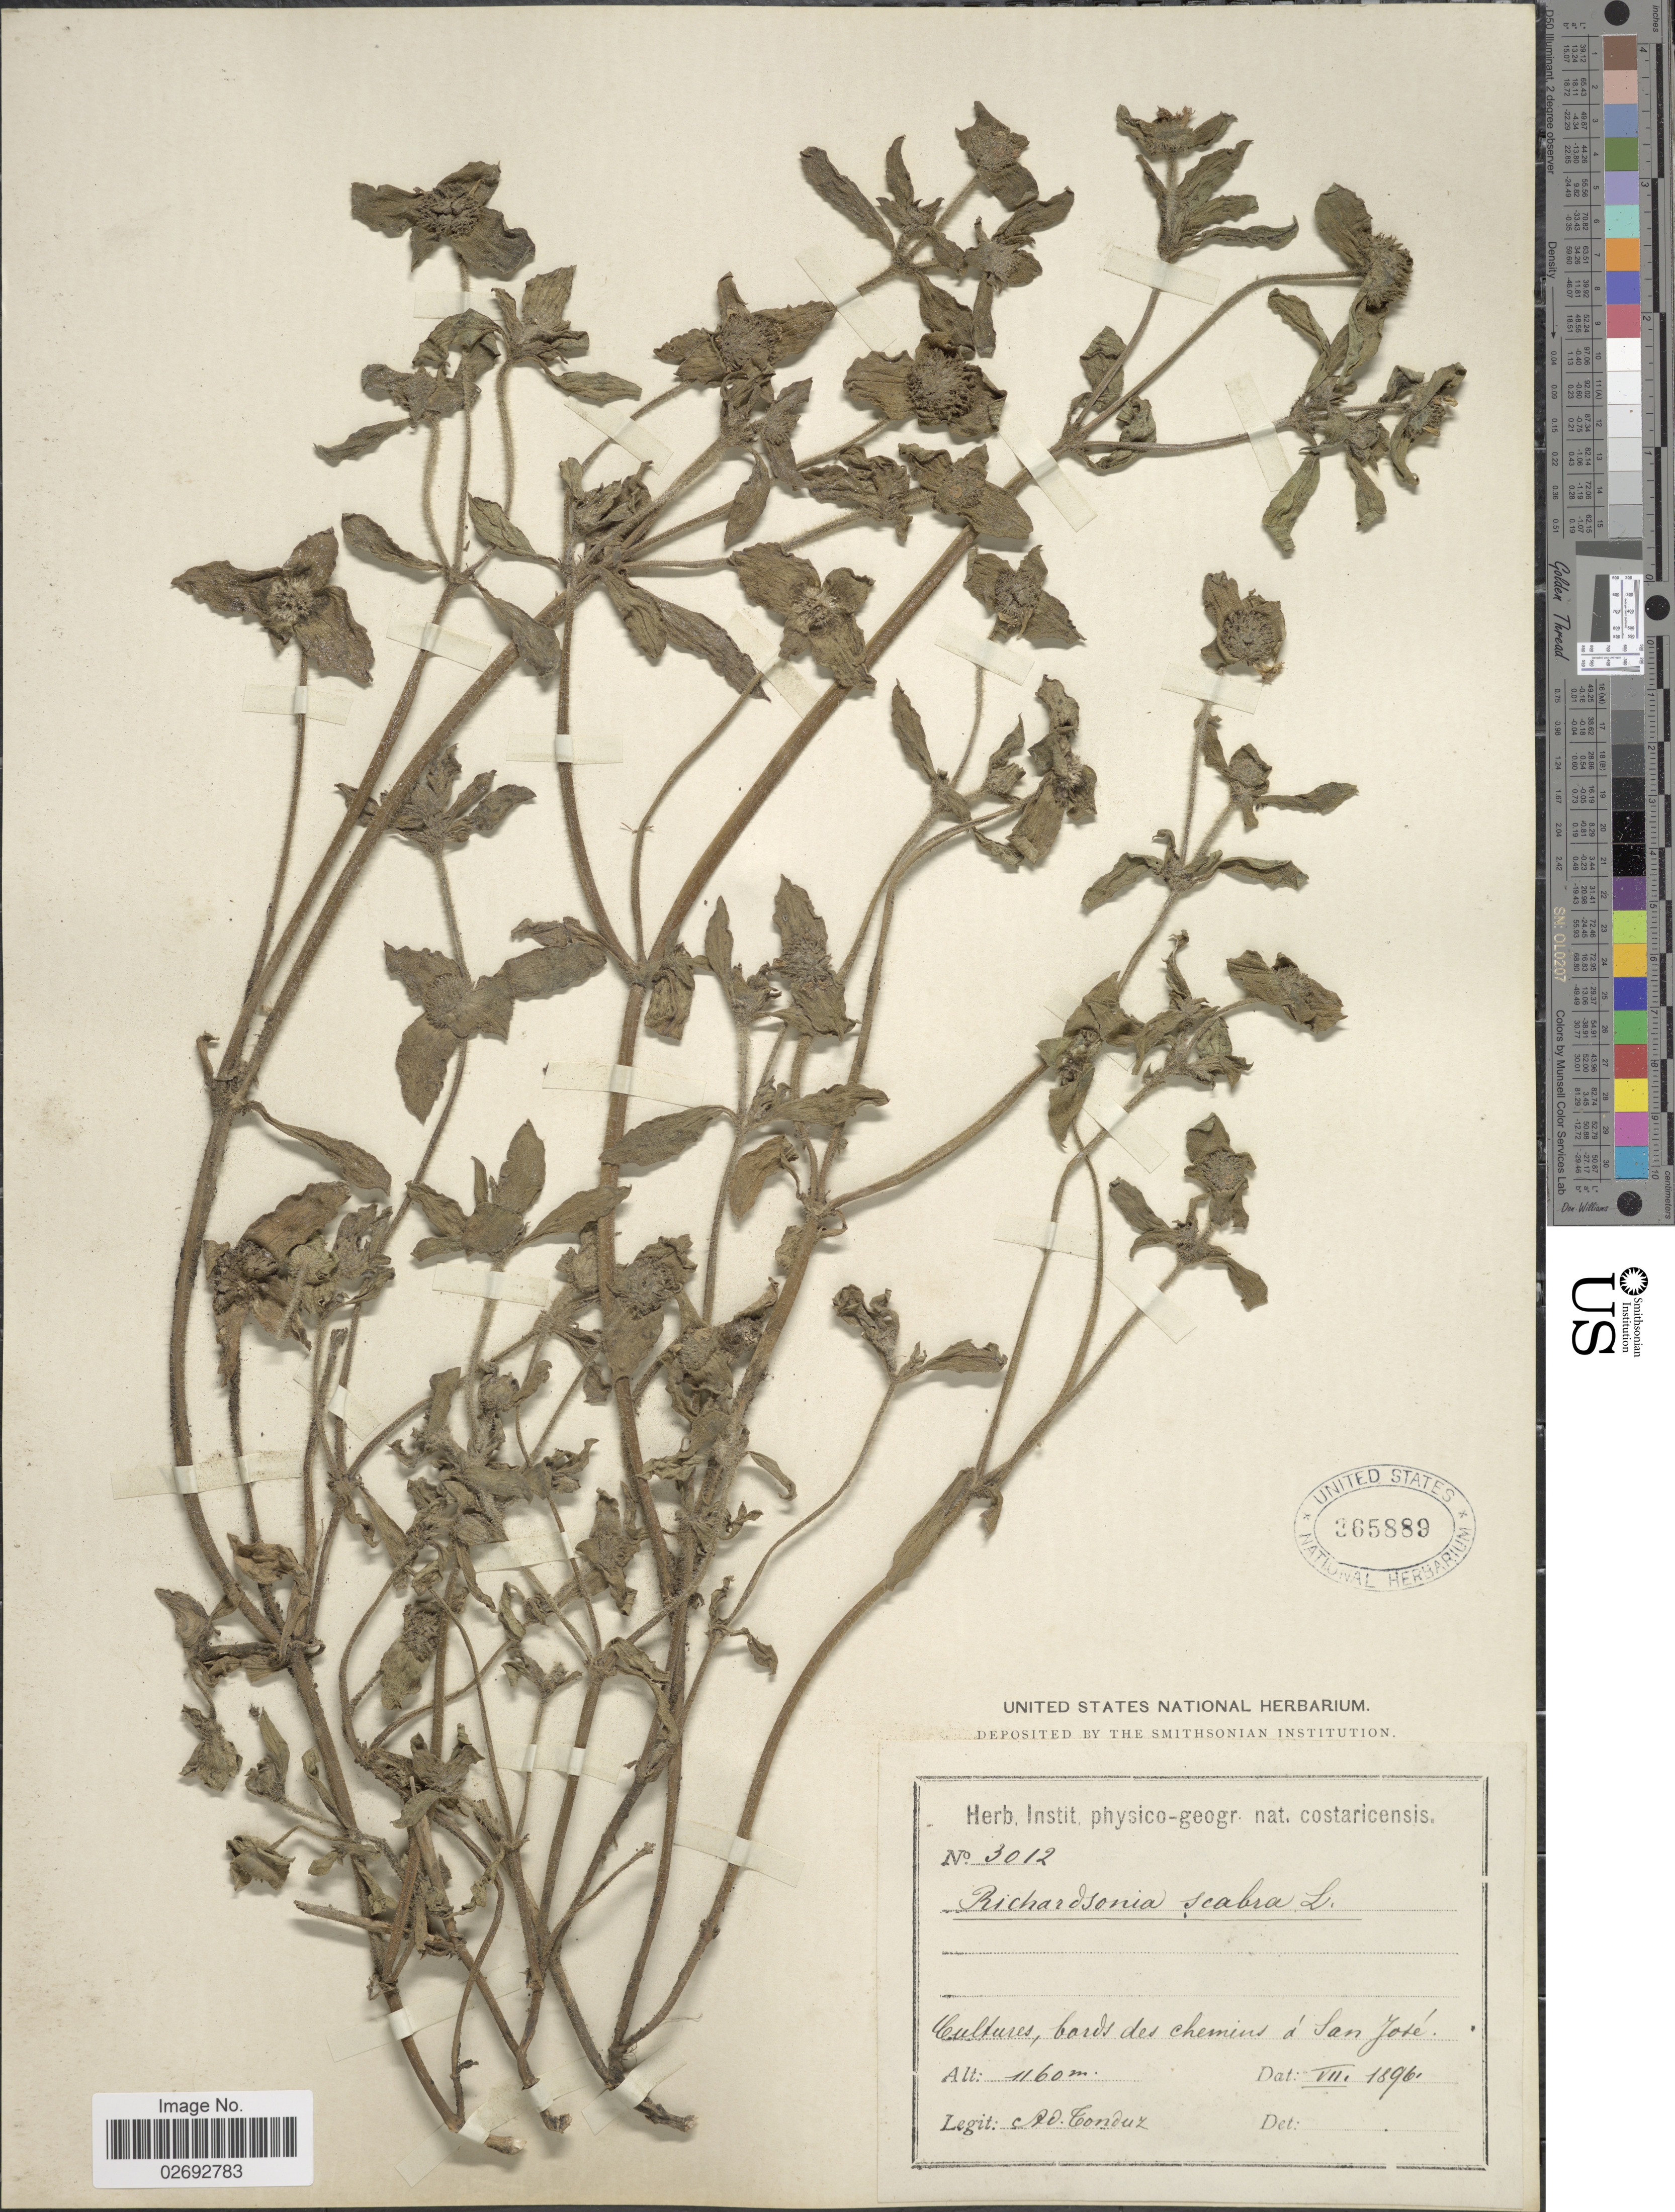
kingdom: Plantae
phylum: Tracheophyta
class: Magnoliopsida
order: Gentianales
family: Rubiaceae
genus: Richardia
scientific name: Richardia scabra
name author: L.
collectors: A. Tonduz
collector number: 3012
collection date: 1896-08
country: Costa Rica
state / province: San José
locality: Bords des chemins a San Jose.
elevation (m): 1160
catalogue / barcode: US 365889